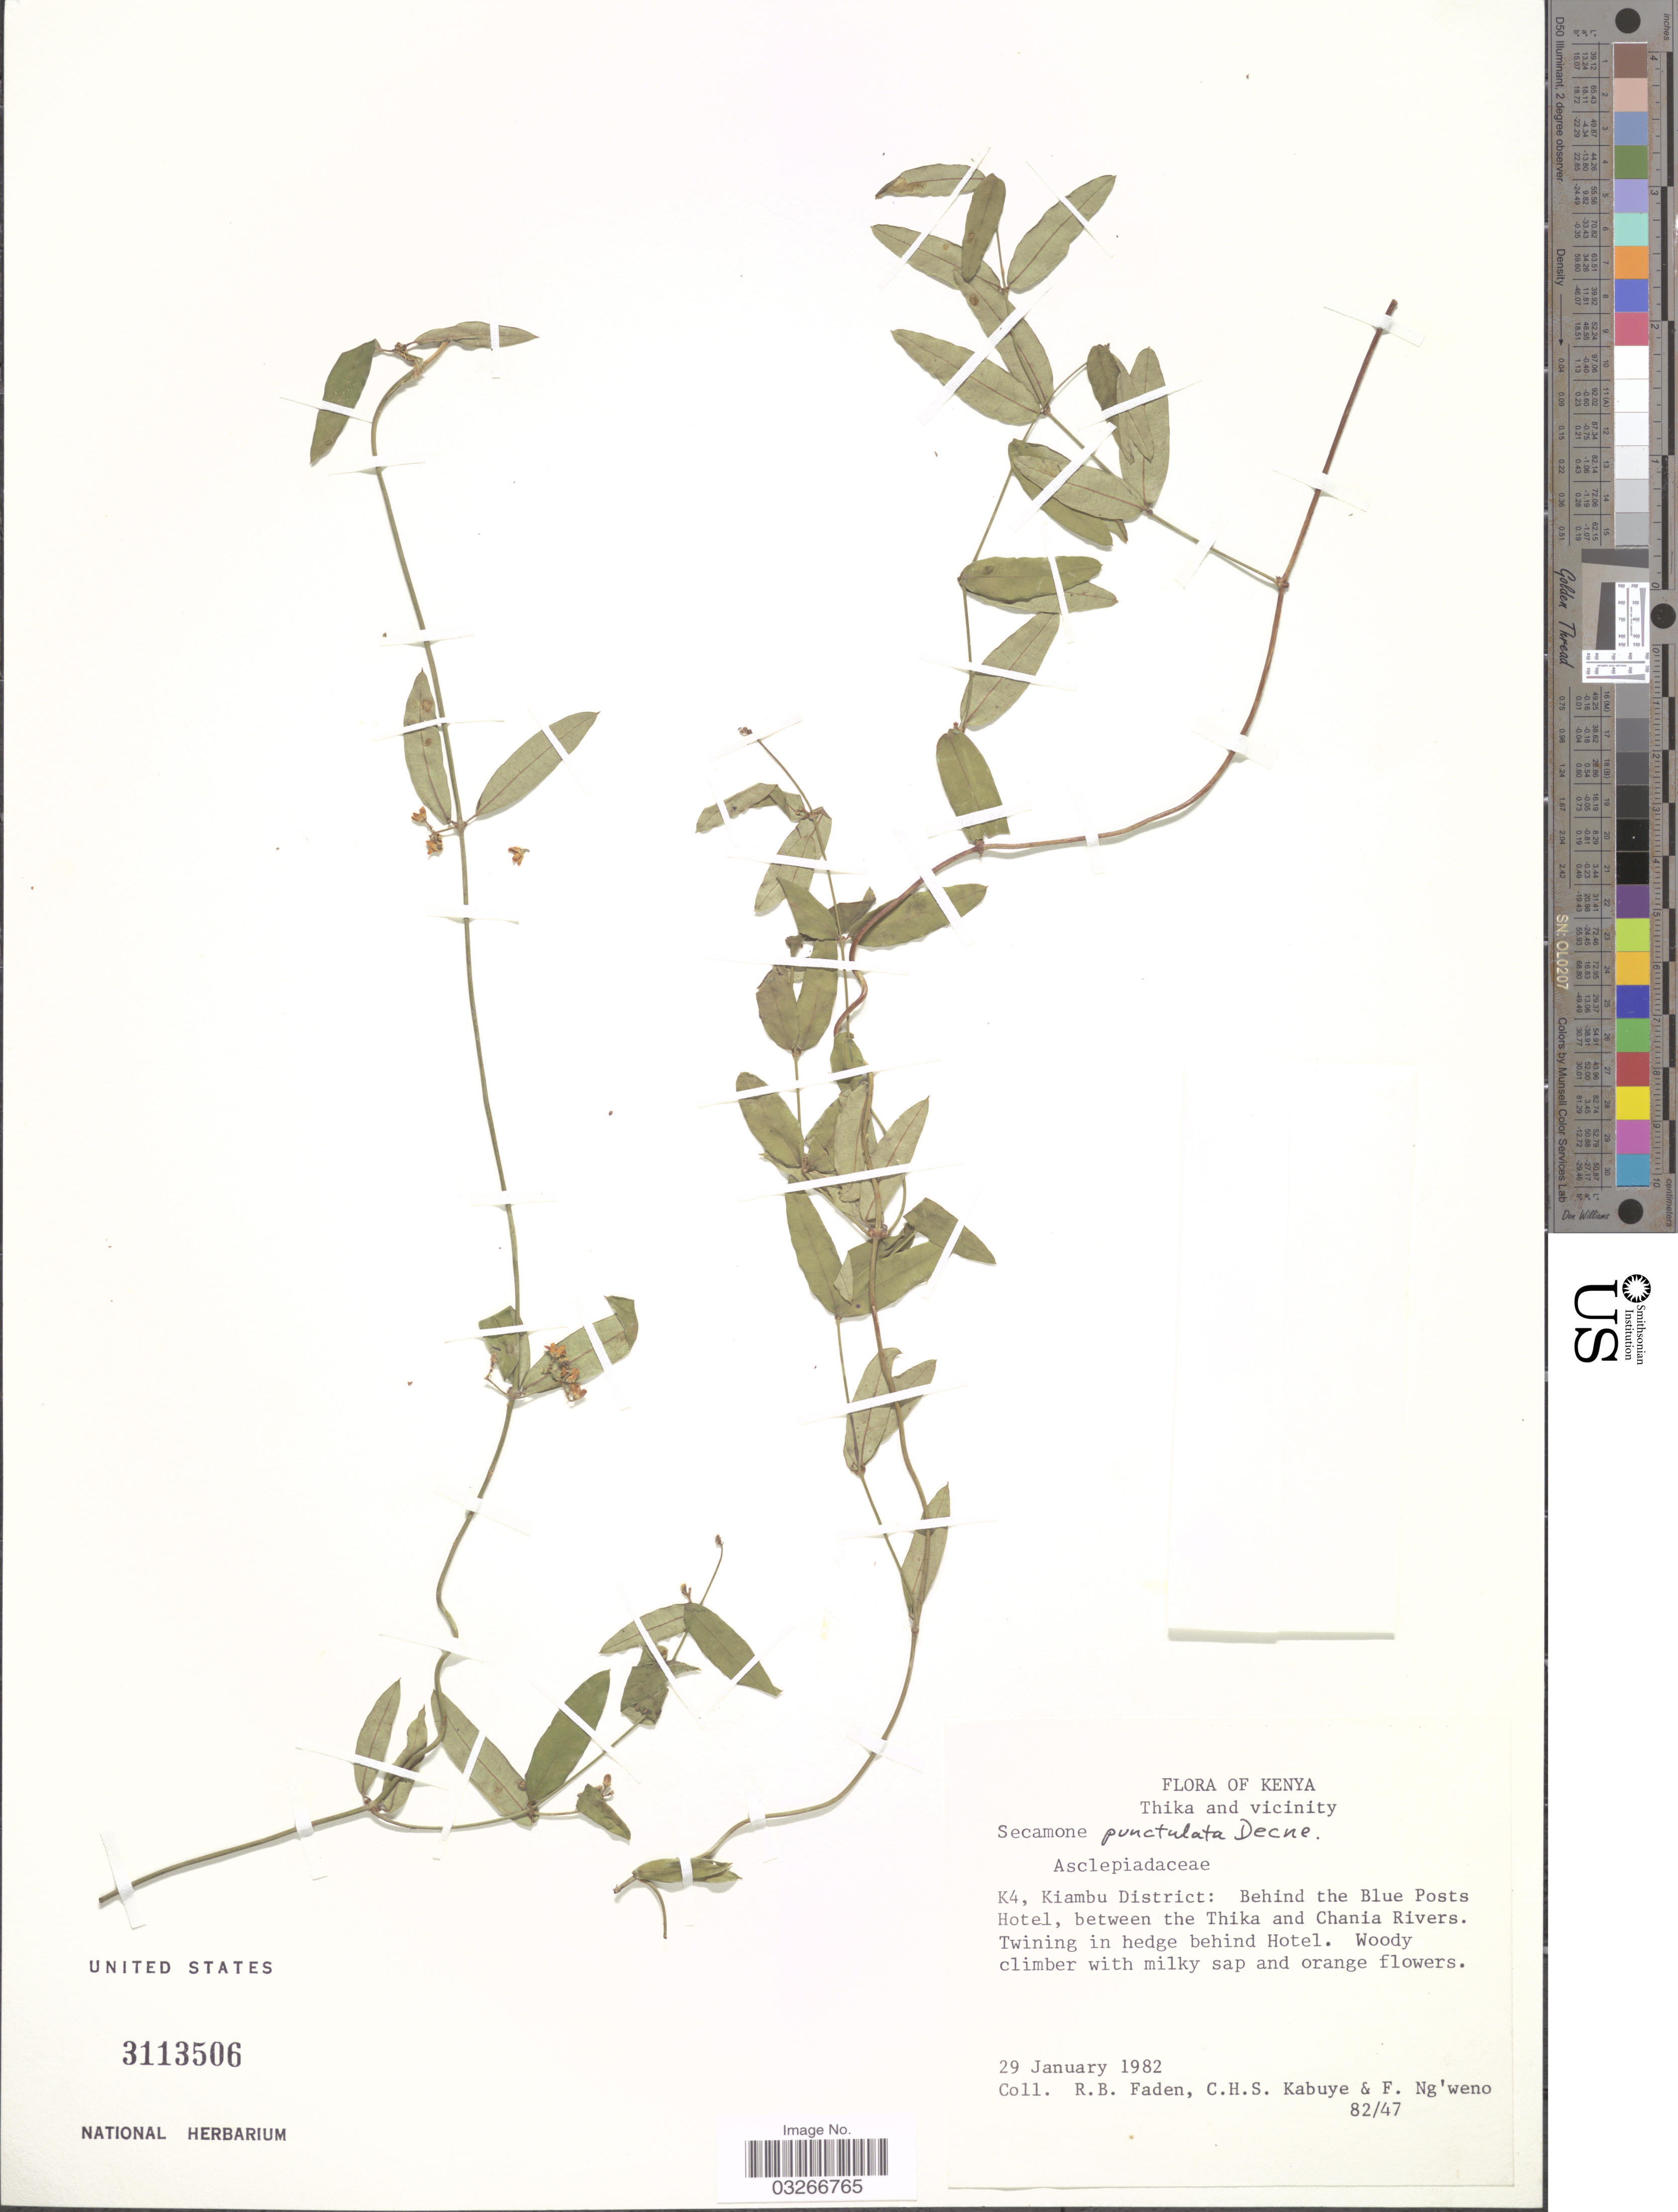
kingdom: Plantae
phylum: Tracheophyta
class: Magnoliopsida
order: Gentianales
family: Apocynaceae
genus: Secamone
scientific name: Secamone punctulata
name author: Decne.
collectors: R. B. Faden, C. Kabuye & F. Ng'weno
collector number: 82/47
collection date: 1982-01-29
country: Kenya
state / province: Kiambu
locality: Thika and vicinity, K4, Kiambu District: Behind the Blue Posts Hotel, between the Thika and Chania Rivers. Twining in hedge behind Hotel.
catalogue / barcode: US 3113506